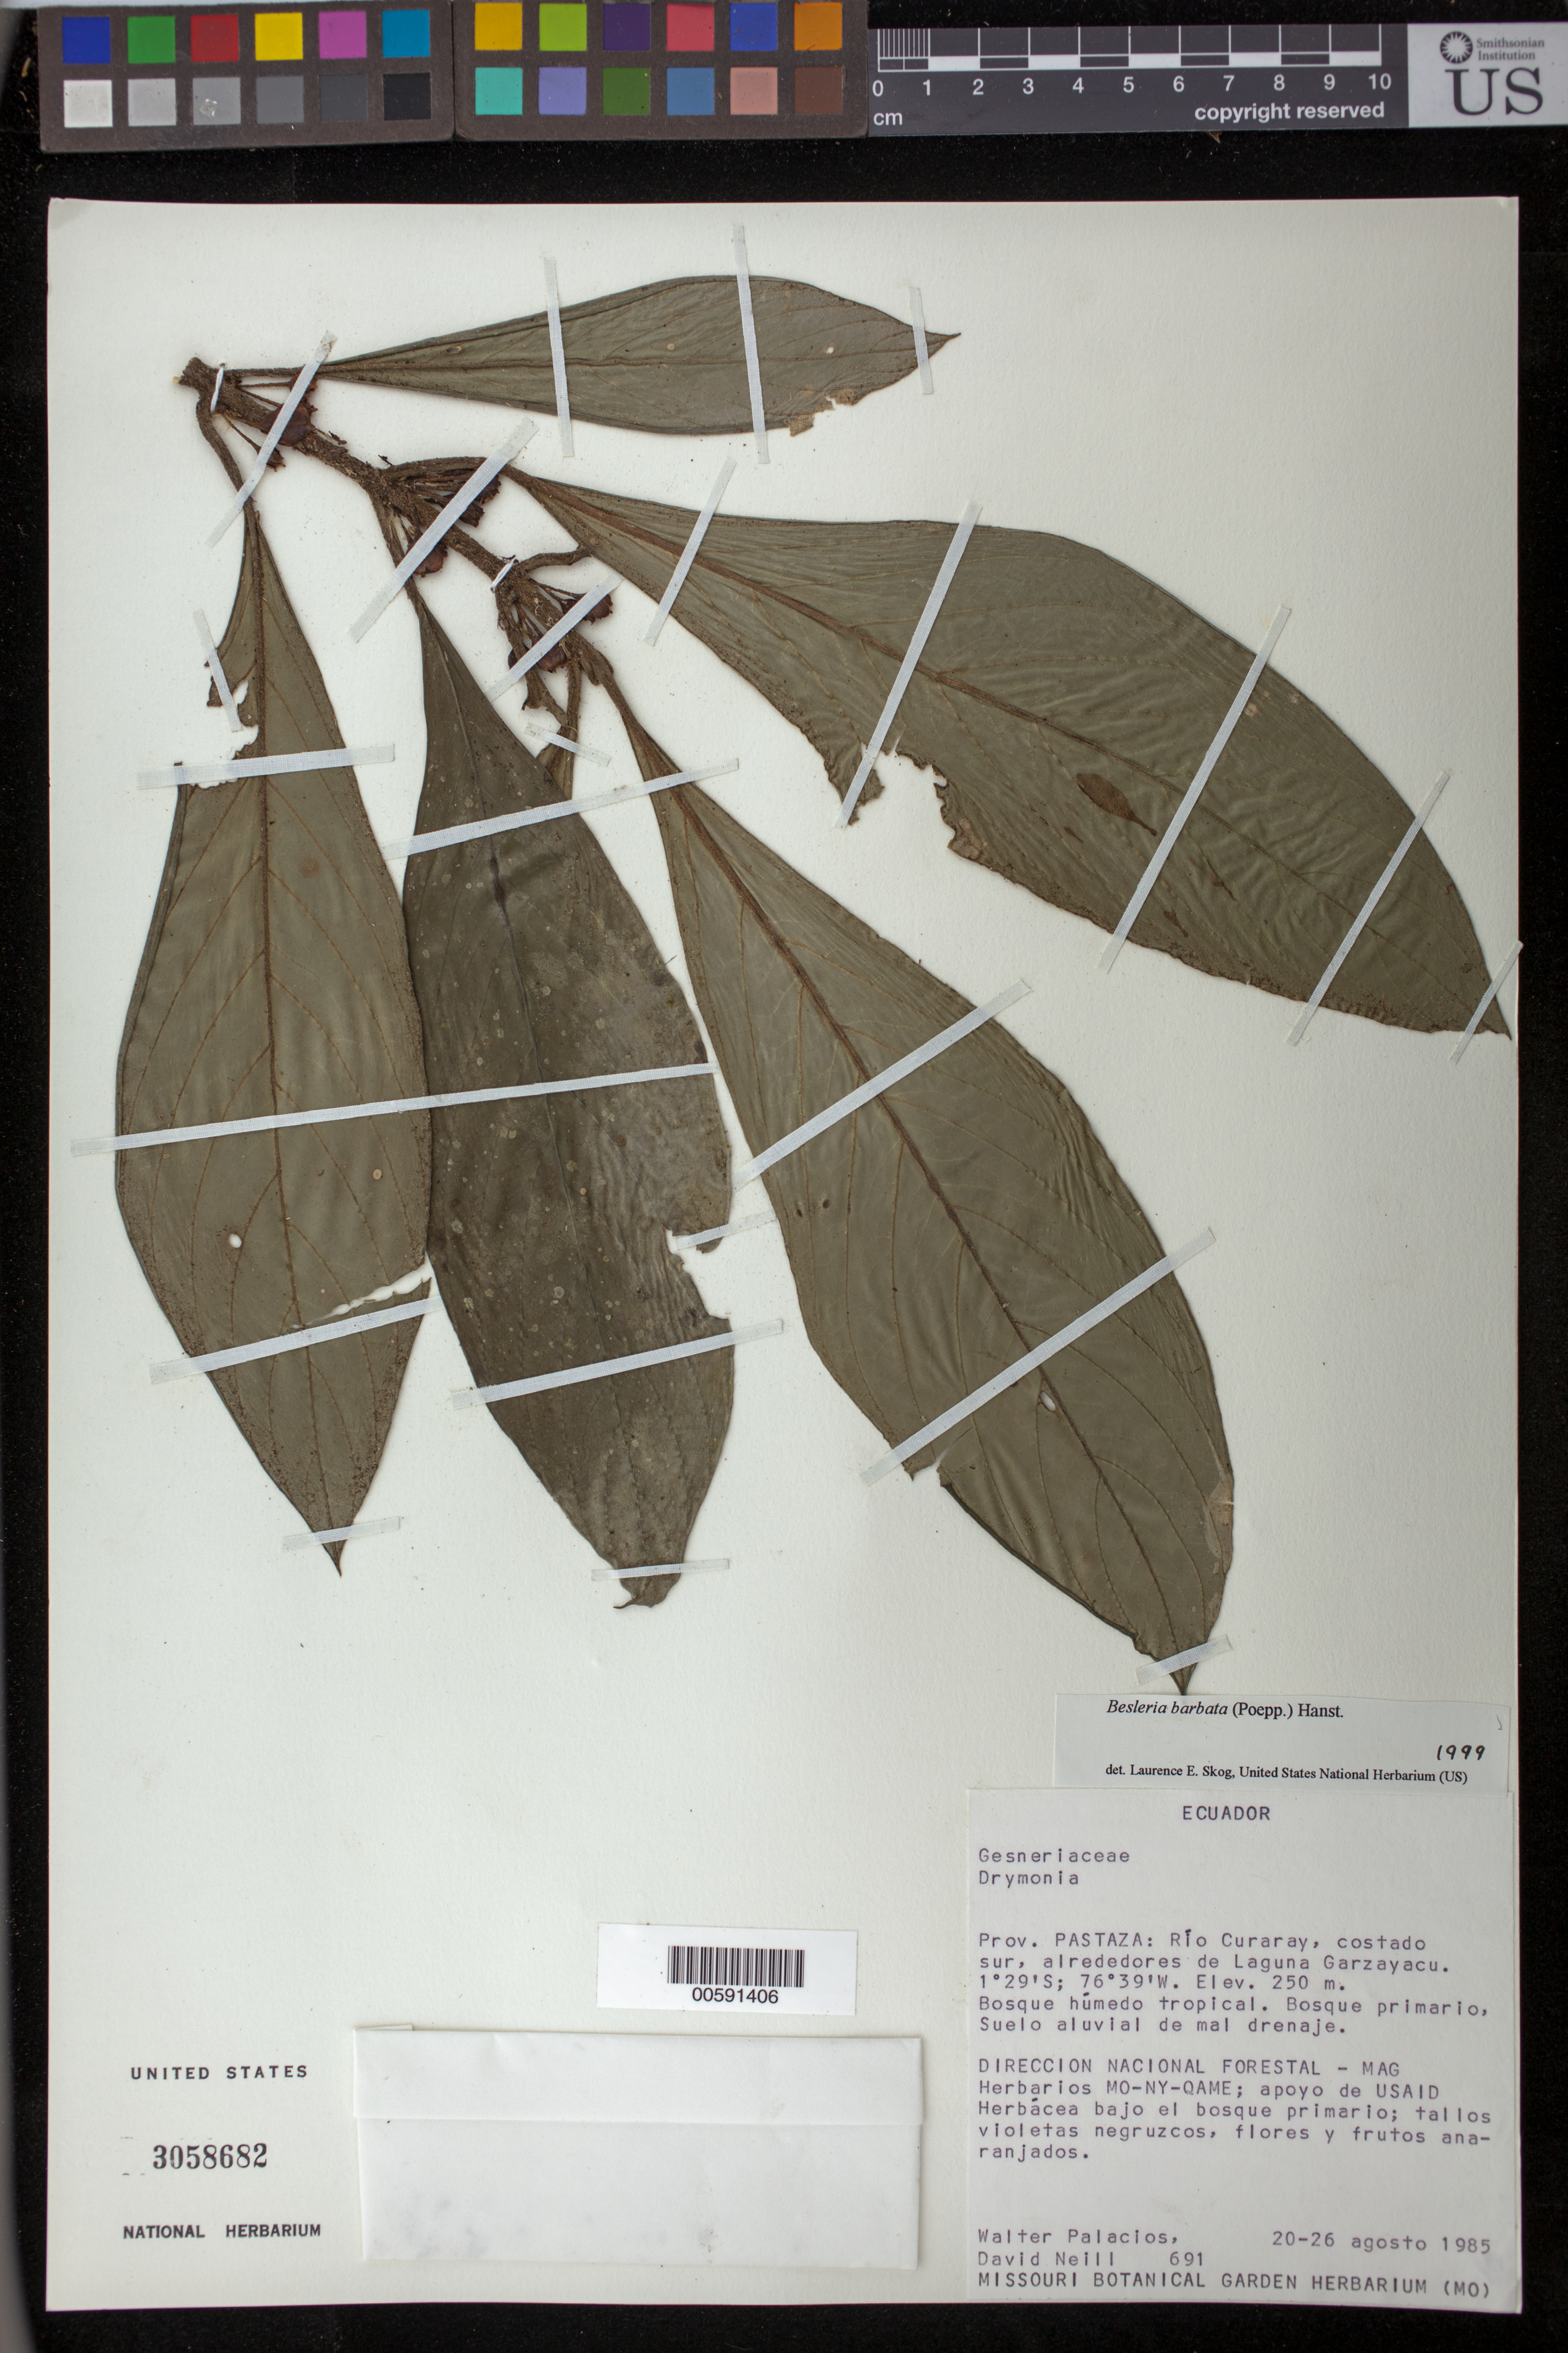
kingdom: Plantae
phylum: Tracheophyta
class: Magnoliopsida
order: Lamiales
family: Gesneriaceae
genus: Besleria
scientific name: Besleria barbata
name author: (Poepp.) Hanst.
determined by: Skog, Laurence E.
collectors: W. Palacios & D. A. Neill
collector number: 691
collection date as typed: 20-26 Aug 1985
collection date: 1985-08-20/1985-08-26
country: Ecuador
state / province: Pastaza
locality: Río Curaray, costado sur, alrededores de Laguna Garzayacu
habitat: Bosque húmedo tropical; bosque primario, suelo aluvial de mal drenaje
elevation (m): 250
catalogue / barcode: US 3058682